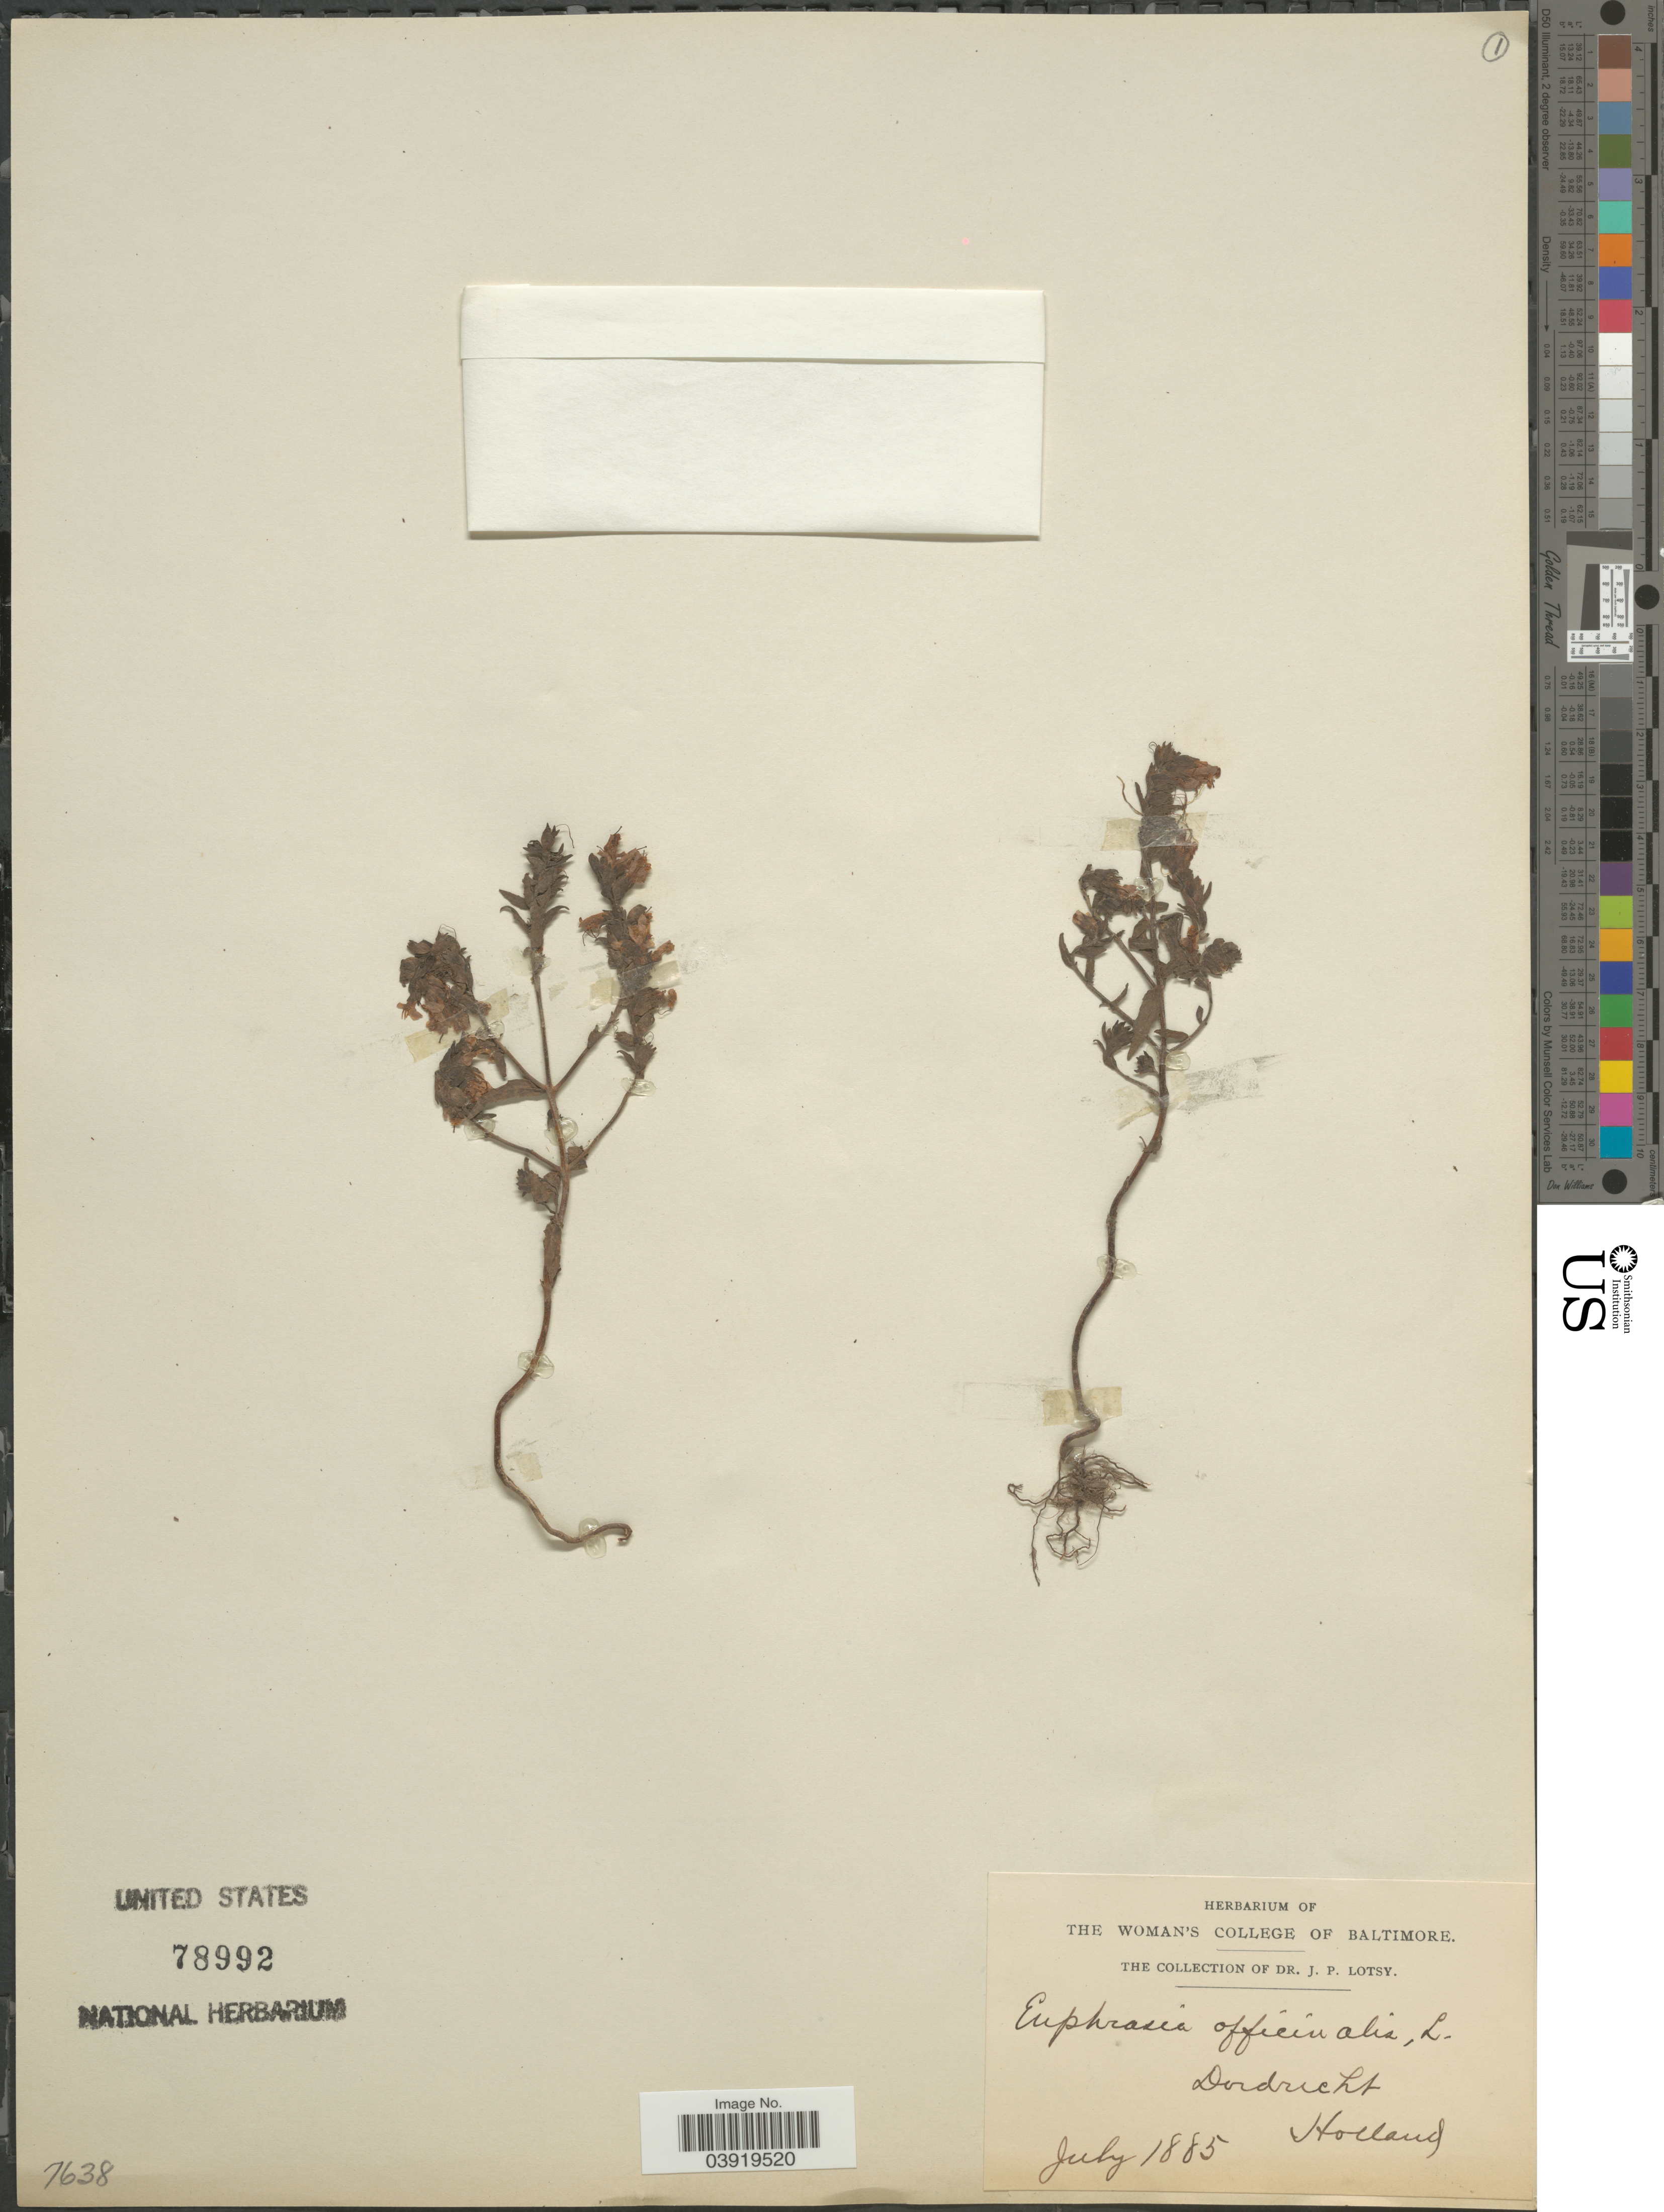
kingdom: Plantae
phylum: Tracheophyta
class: Magnoliopsida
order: Lamiales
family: Orobanchaceae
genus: Euphrasia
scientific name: Euphrasia officinalis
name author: L.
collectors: J. Lotsy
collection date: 1885-07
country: Netherlands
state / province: Zuid Holland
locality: Dordrecht. Holland.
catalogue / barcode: US 78992